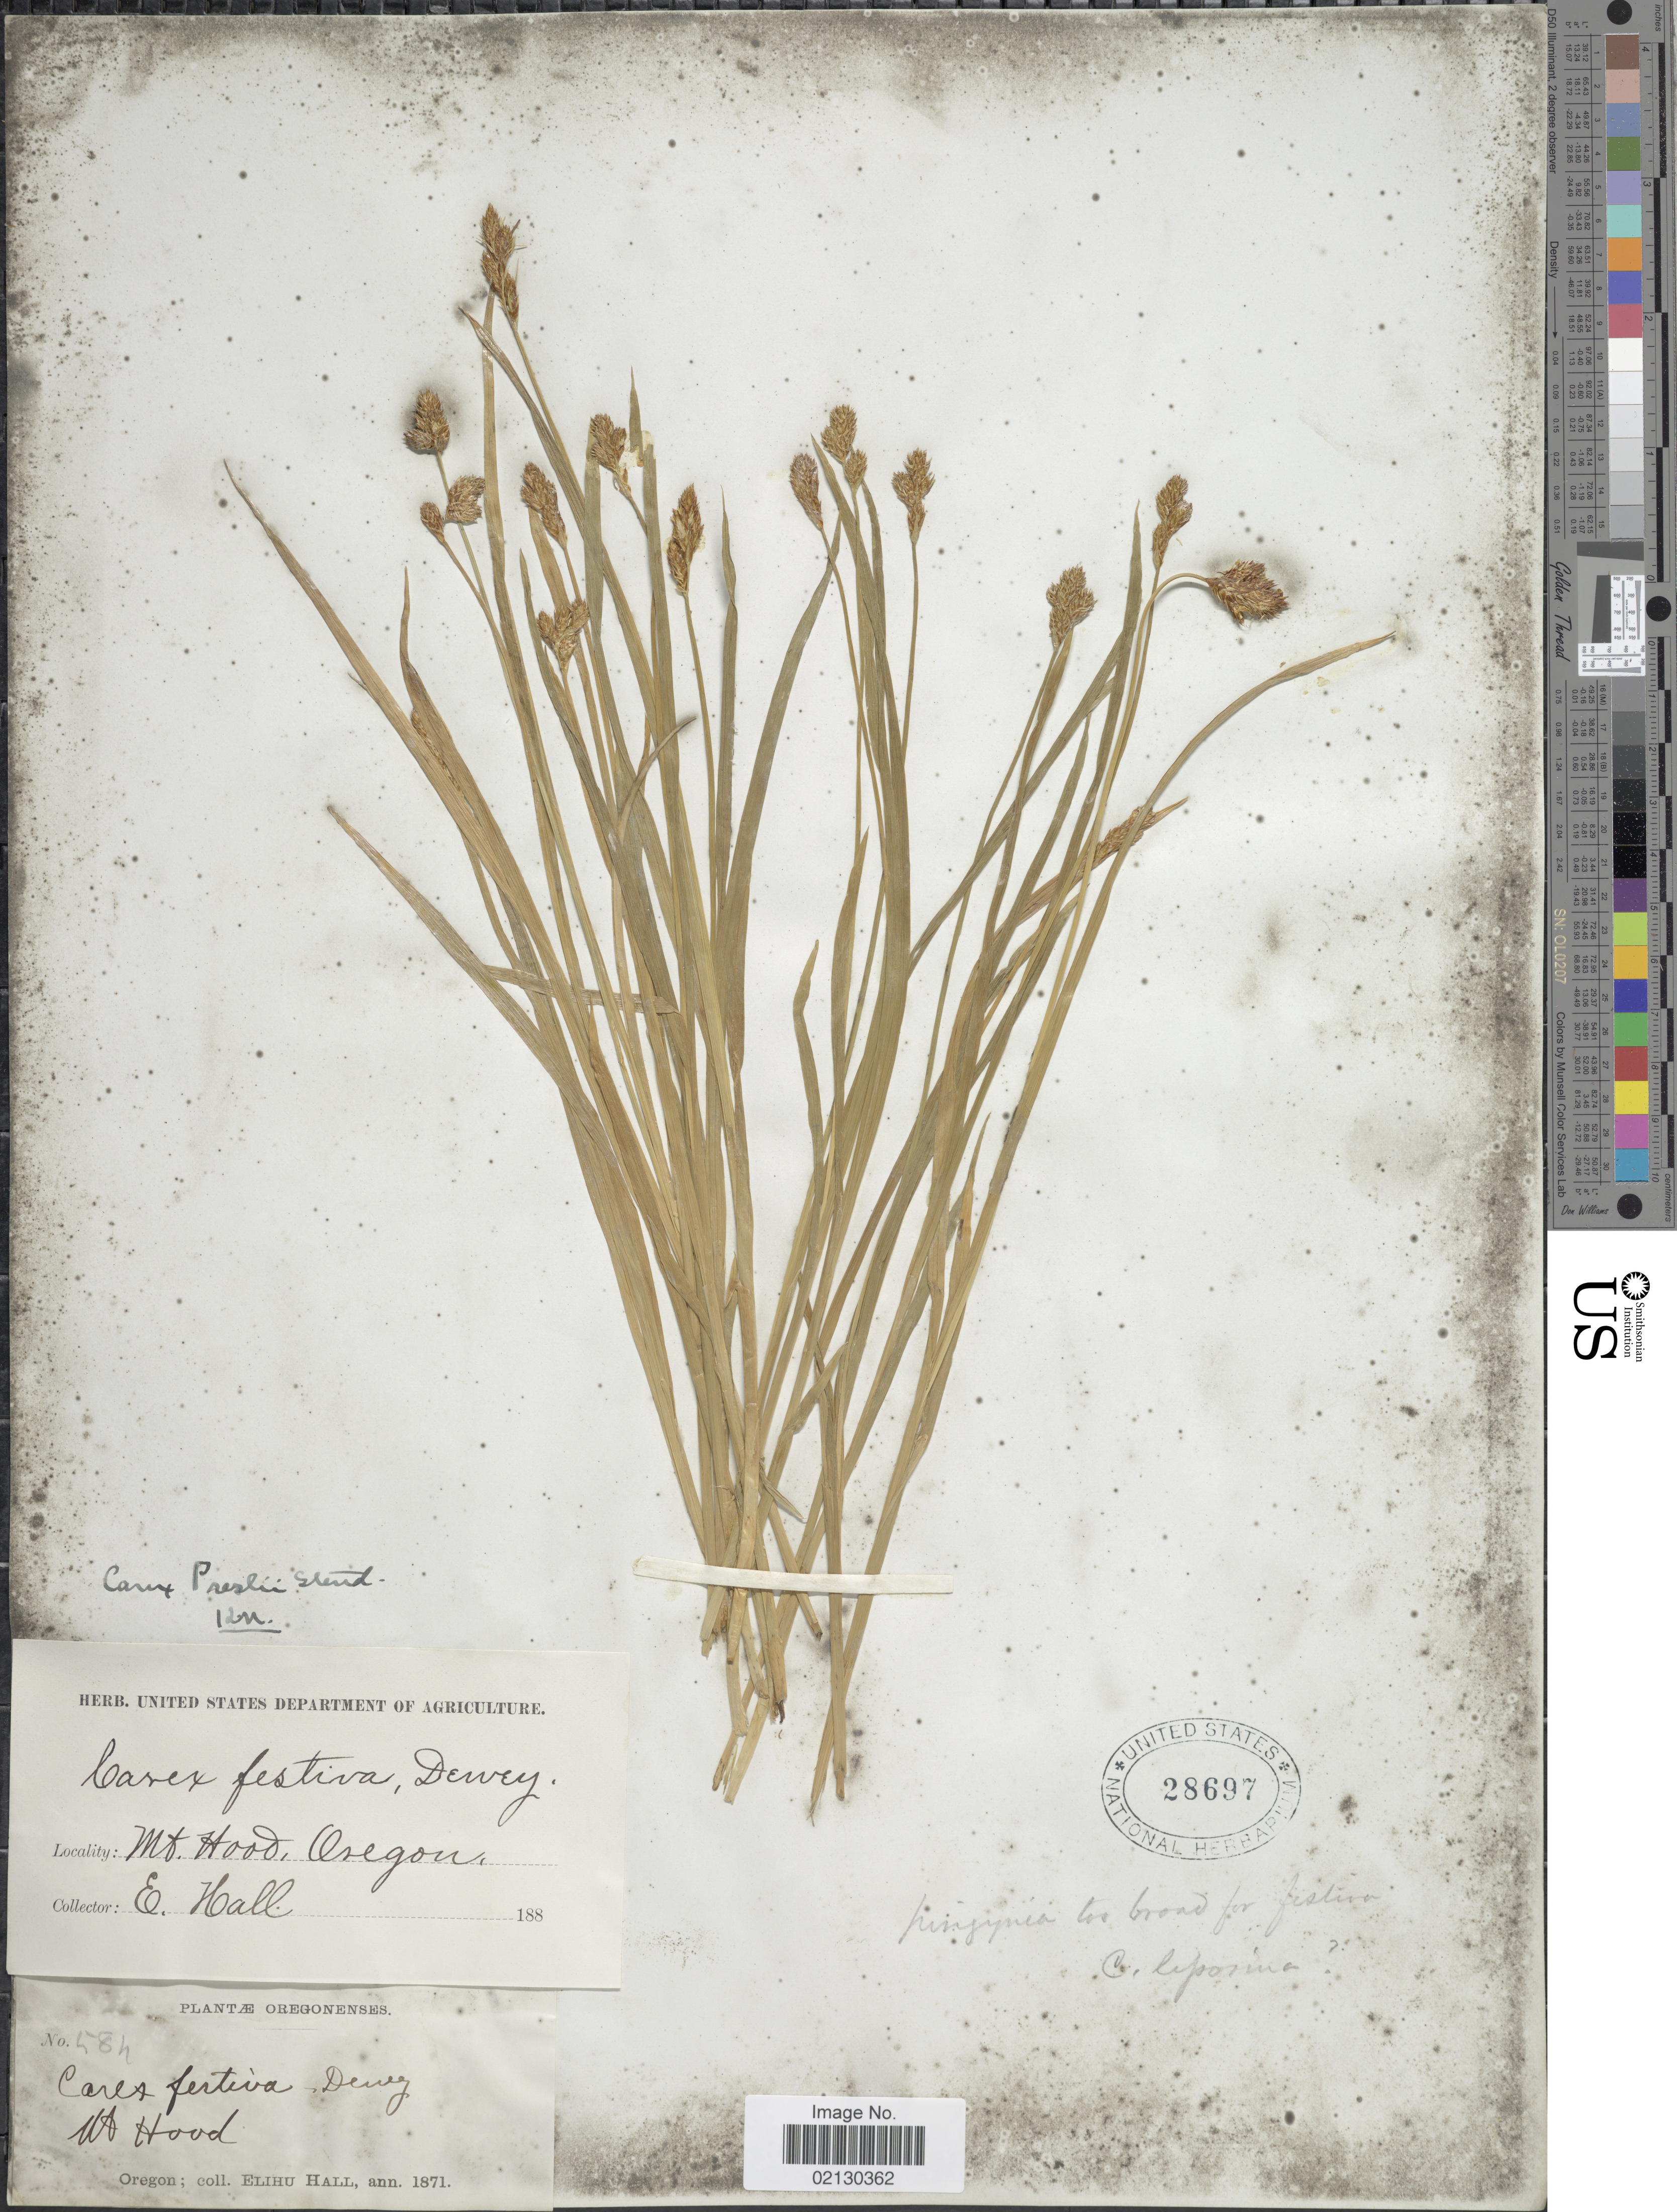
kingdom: Plantae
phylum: Tracheophyta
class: Liliopsida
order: Poales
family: Cyperaceae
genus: Carex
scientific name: Carex preslii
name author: Steud.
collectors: E. Hall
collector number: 584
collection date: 1871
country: United States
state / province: Oregon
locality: Mt. Hood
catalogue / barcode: US 28697